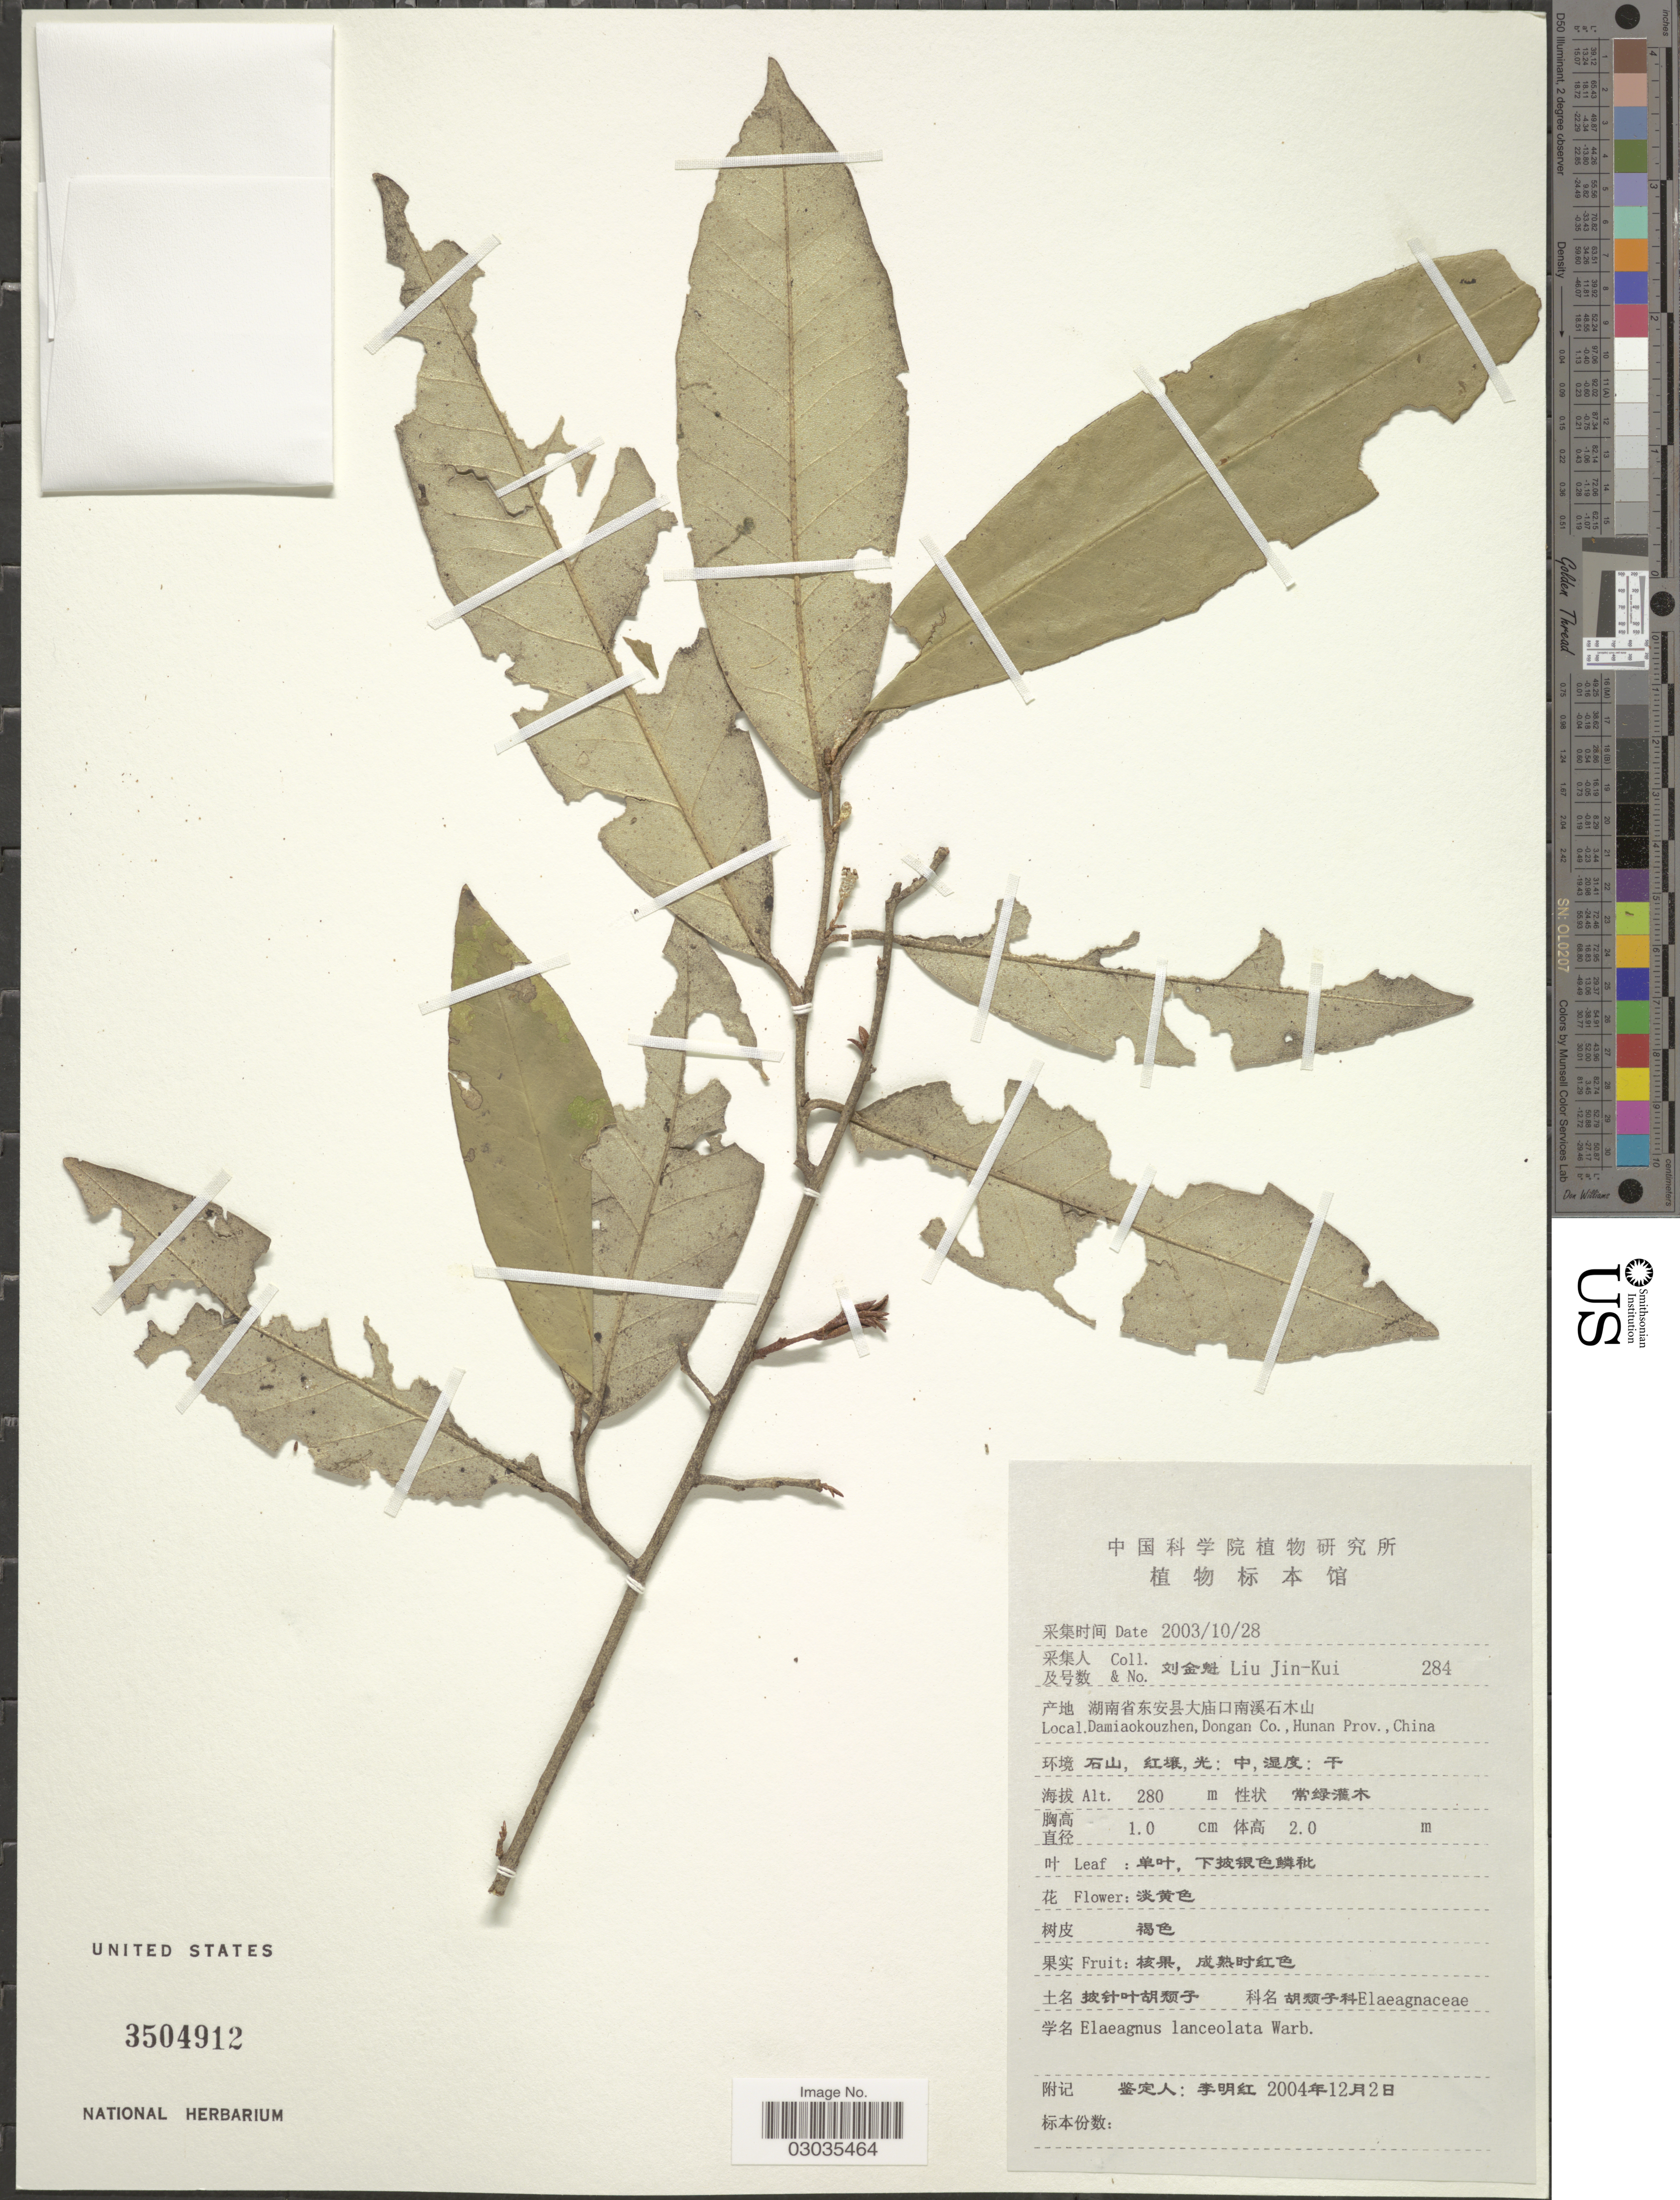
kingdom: Plantae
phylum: Tracheophyta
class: Magnoliopsida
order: Rosales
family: Elaeagnaceae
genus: Elaeagnus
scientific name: Elaeagnus lanceolata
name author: Warb.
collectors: Liu Jin-Kui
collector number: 284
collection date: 2003-10-28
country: China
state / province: Hunan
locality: Damiaokouzhen, Dongan Co.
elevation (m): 280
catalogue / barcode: US 3504912